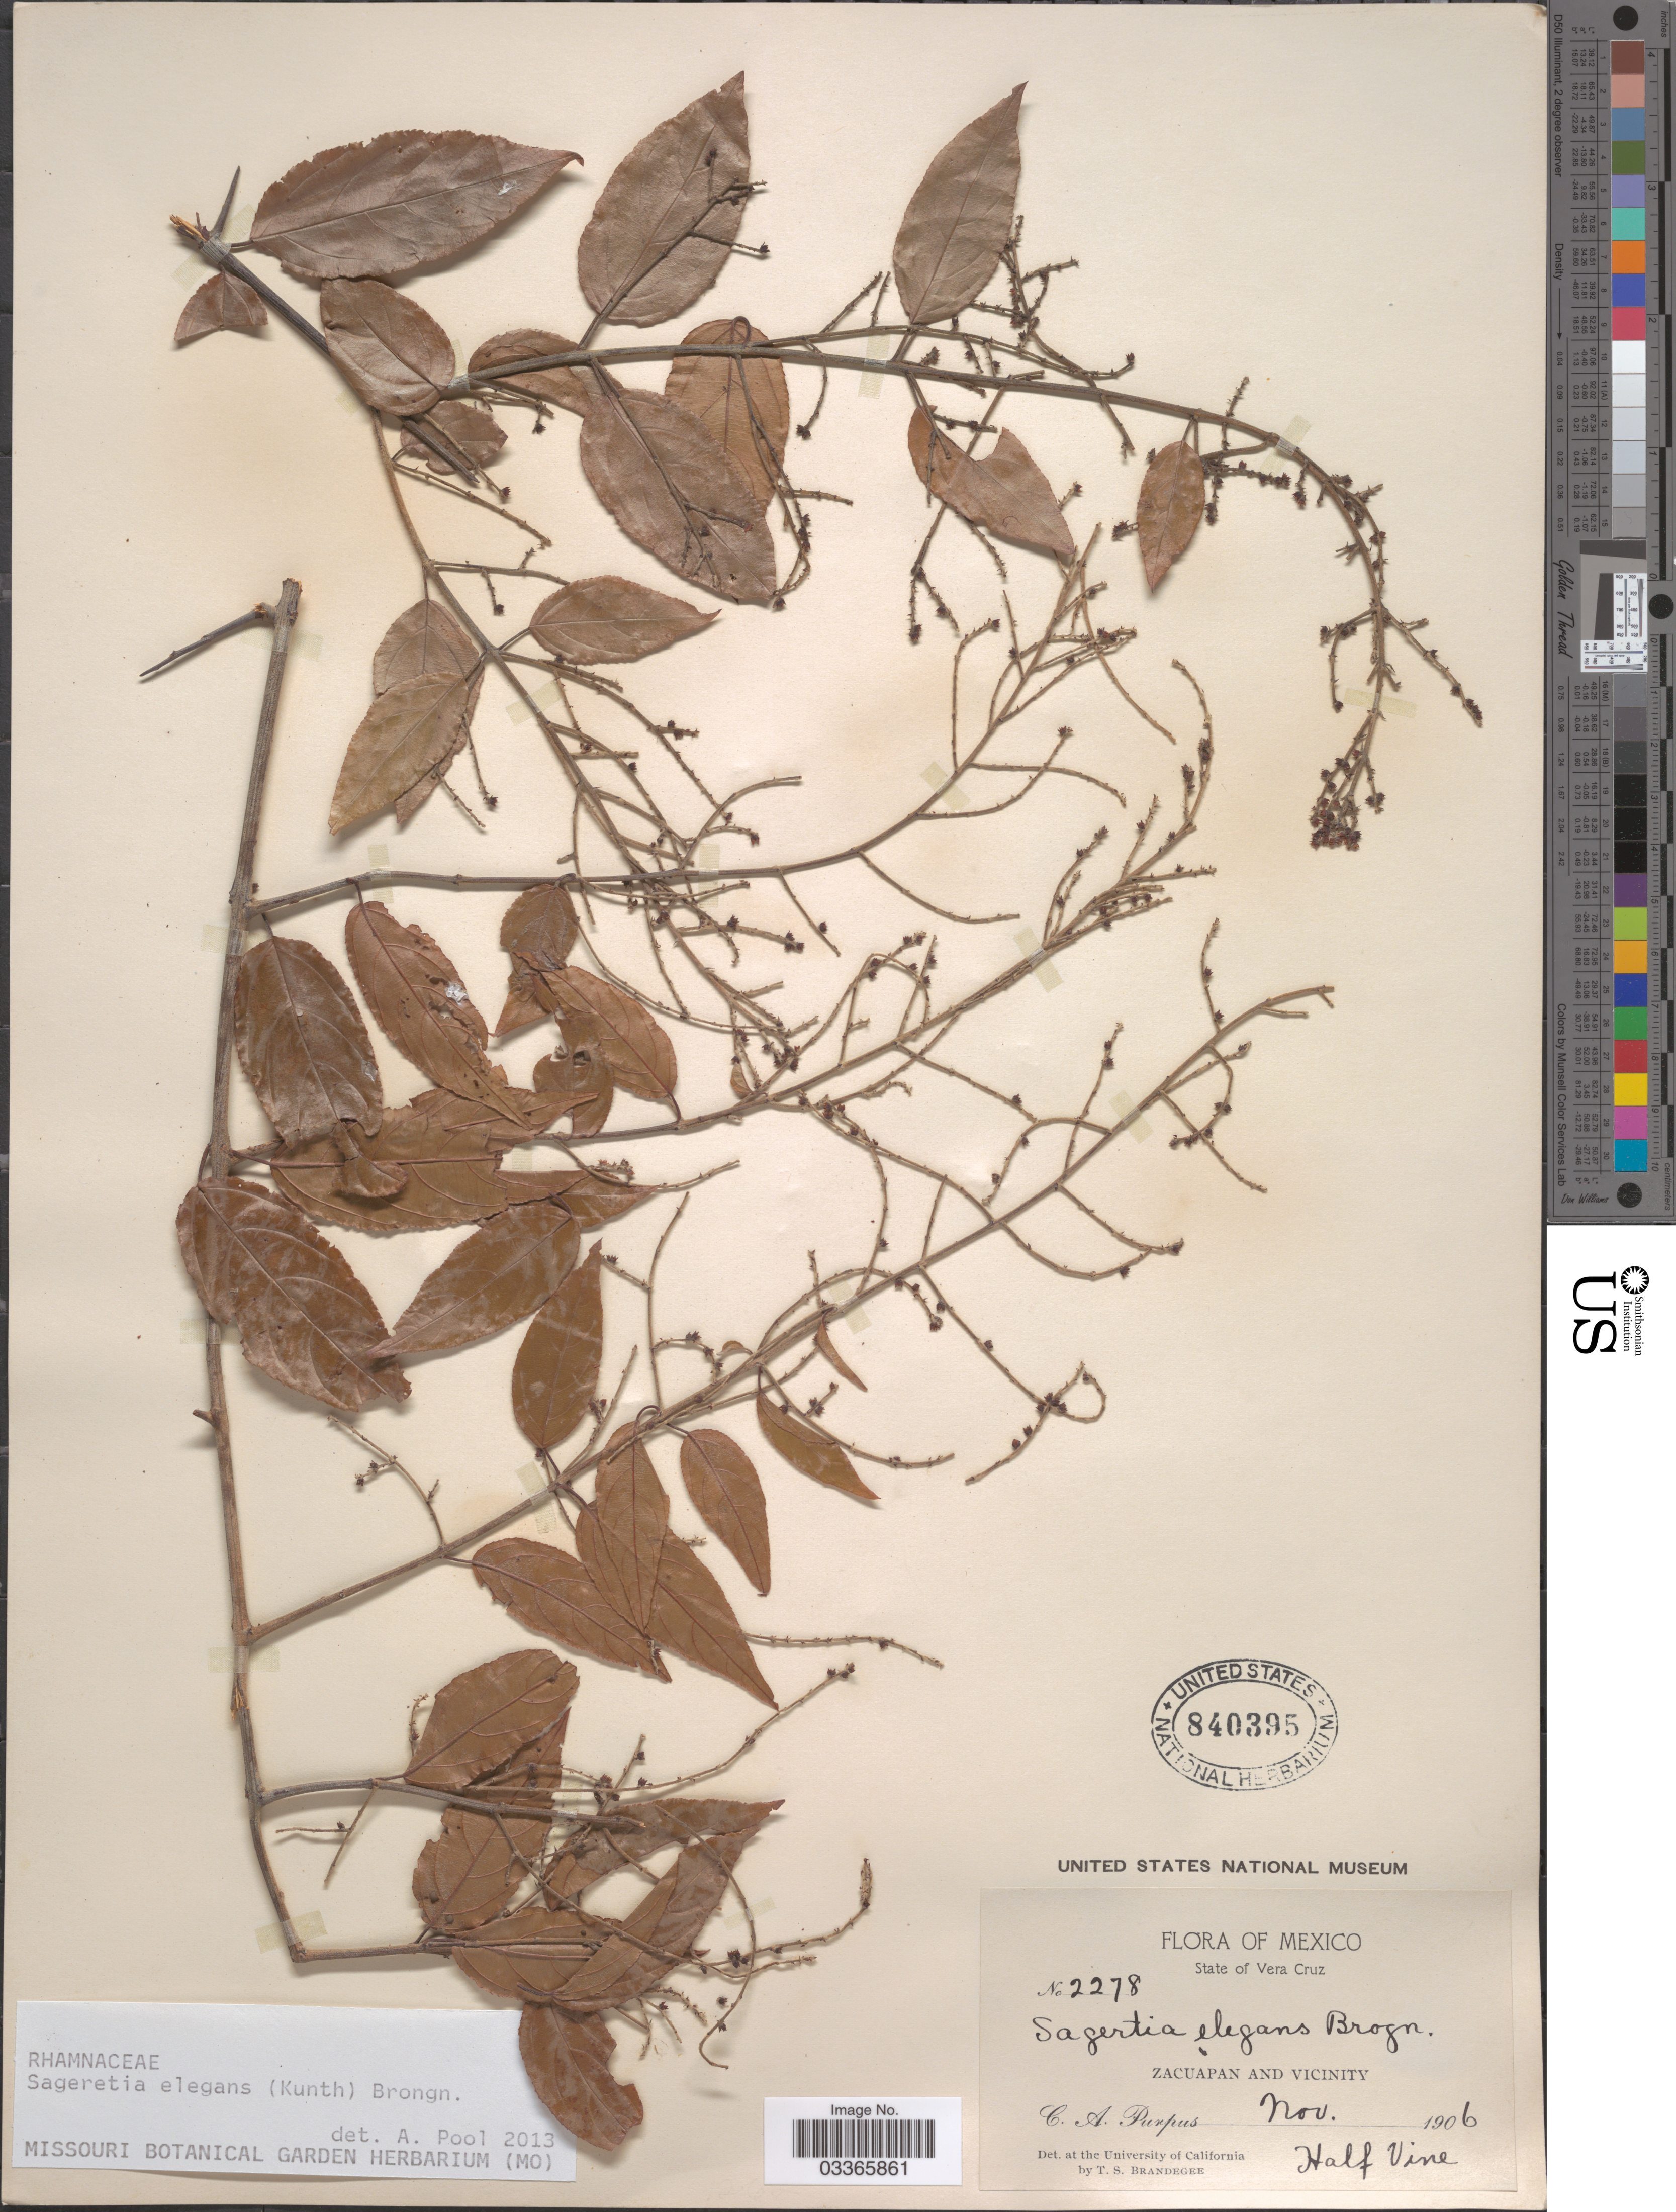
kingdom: Plantae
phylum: Tracheophyta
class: Magnoliopsida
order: Rosales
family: Rhamnaceae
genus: Sageretia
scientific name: Sageretia elegans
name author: (Kunth) Brongn.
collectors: C. A. Purpus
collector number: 2278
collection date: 1906-11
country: Mexico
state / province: Veracruz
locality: State of Vera Cruz. Zacuapan and vicinity.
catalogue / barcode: US 840395